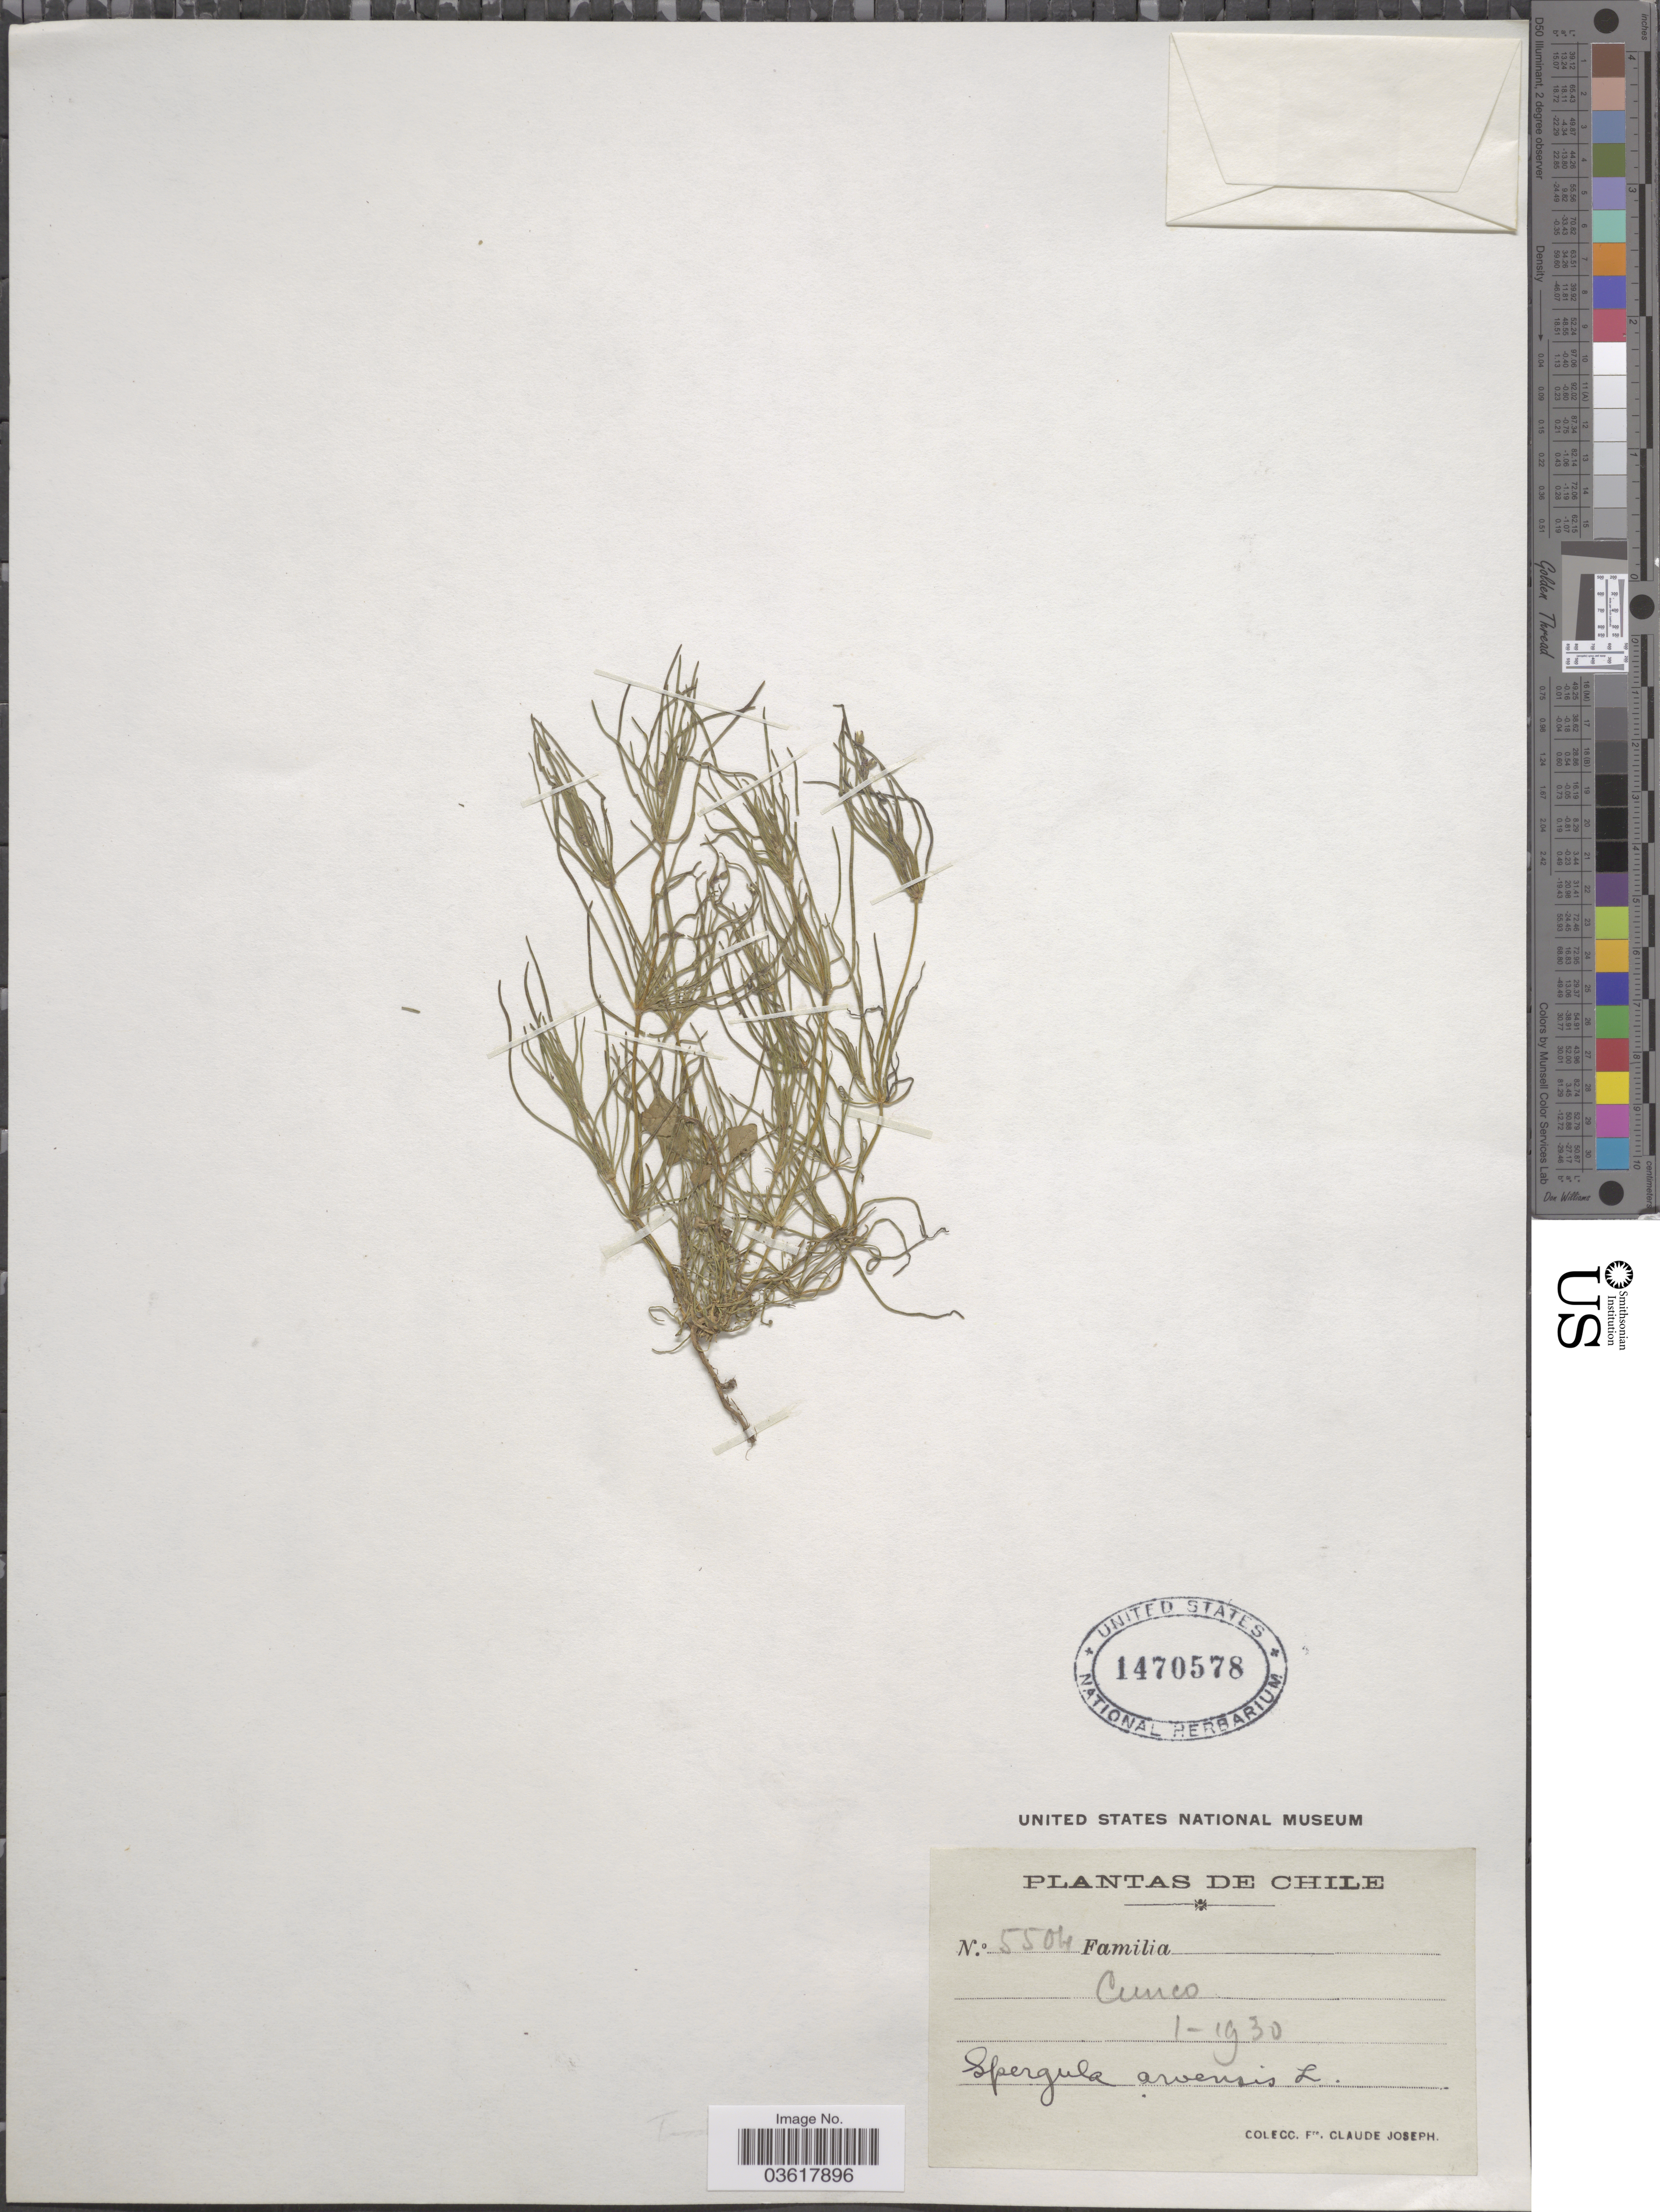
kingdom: Plantae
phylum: Tracheophyta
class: Magnoliopsida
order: Caryophyllales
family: Caryophyllaceae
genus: Spergula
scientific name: Spergula arvensis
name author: L.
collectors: Bro. Claude-Joseph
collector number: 5504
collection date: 1930-01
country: Chile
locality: Cunco.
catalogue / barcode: US 1470578